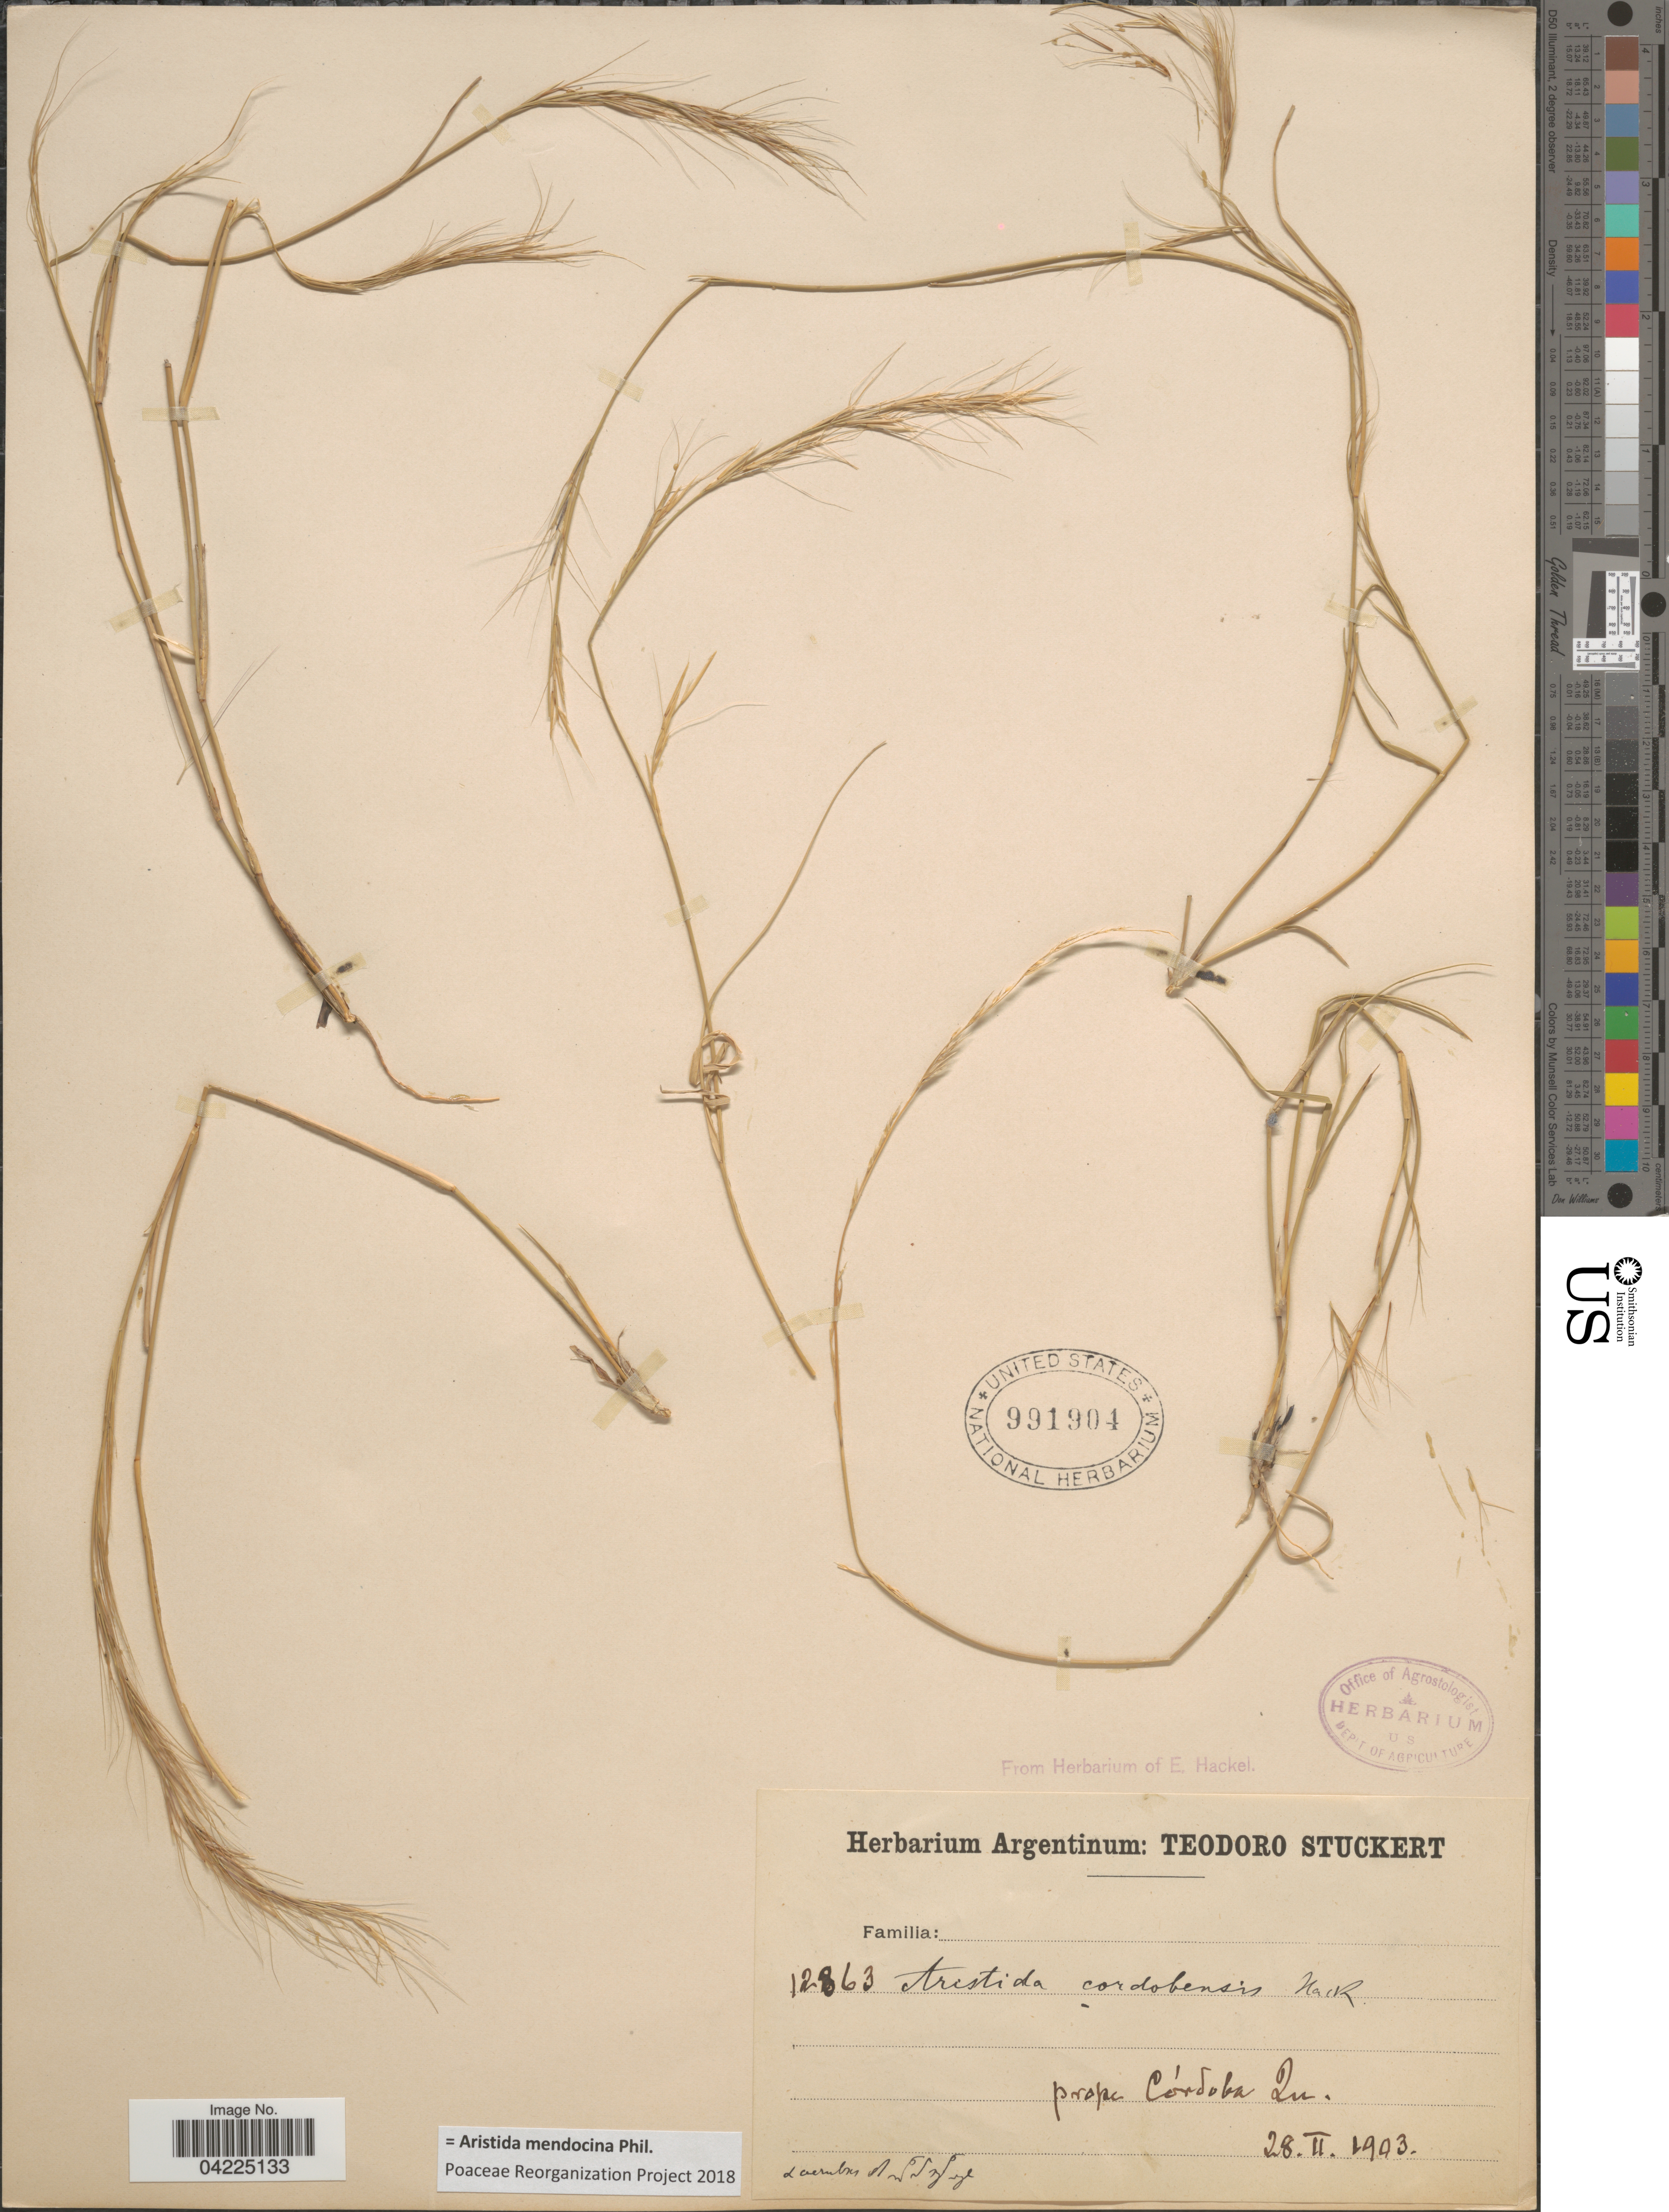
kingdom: Plantae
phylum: Tracheophyta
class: Liliopsida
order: Poales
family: Poaceae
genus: Aristida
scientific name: Aristida mendocina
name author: Phil.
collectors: T. Stuckert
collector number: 12863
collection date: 1903-02-28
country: Colombia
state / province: Córdoba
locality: Prope Códoba Zu.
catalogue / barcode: US 991904